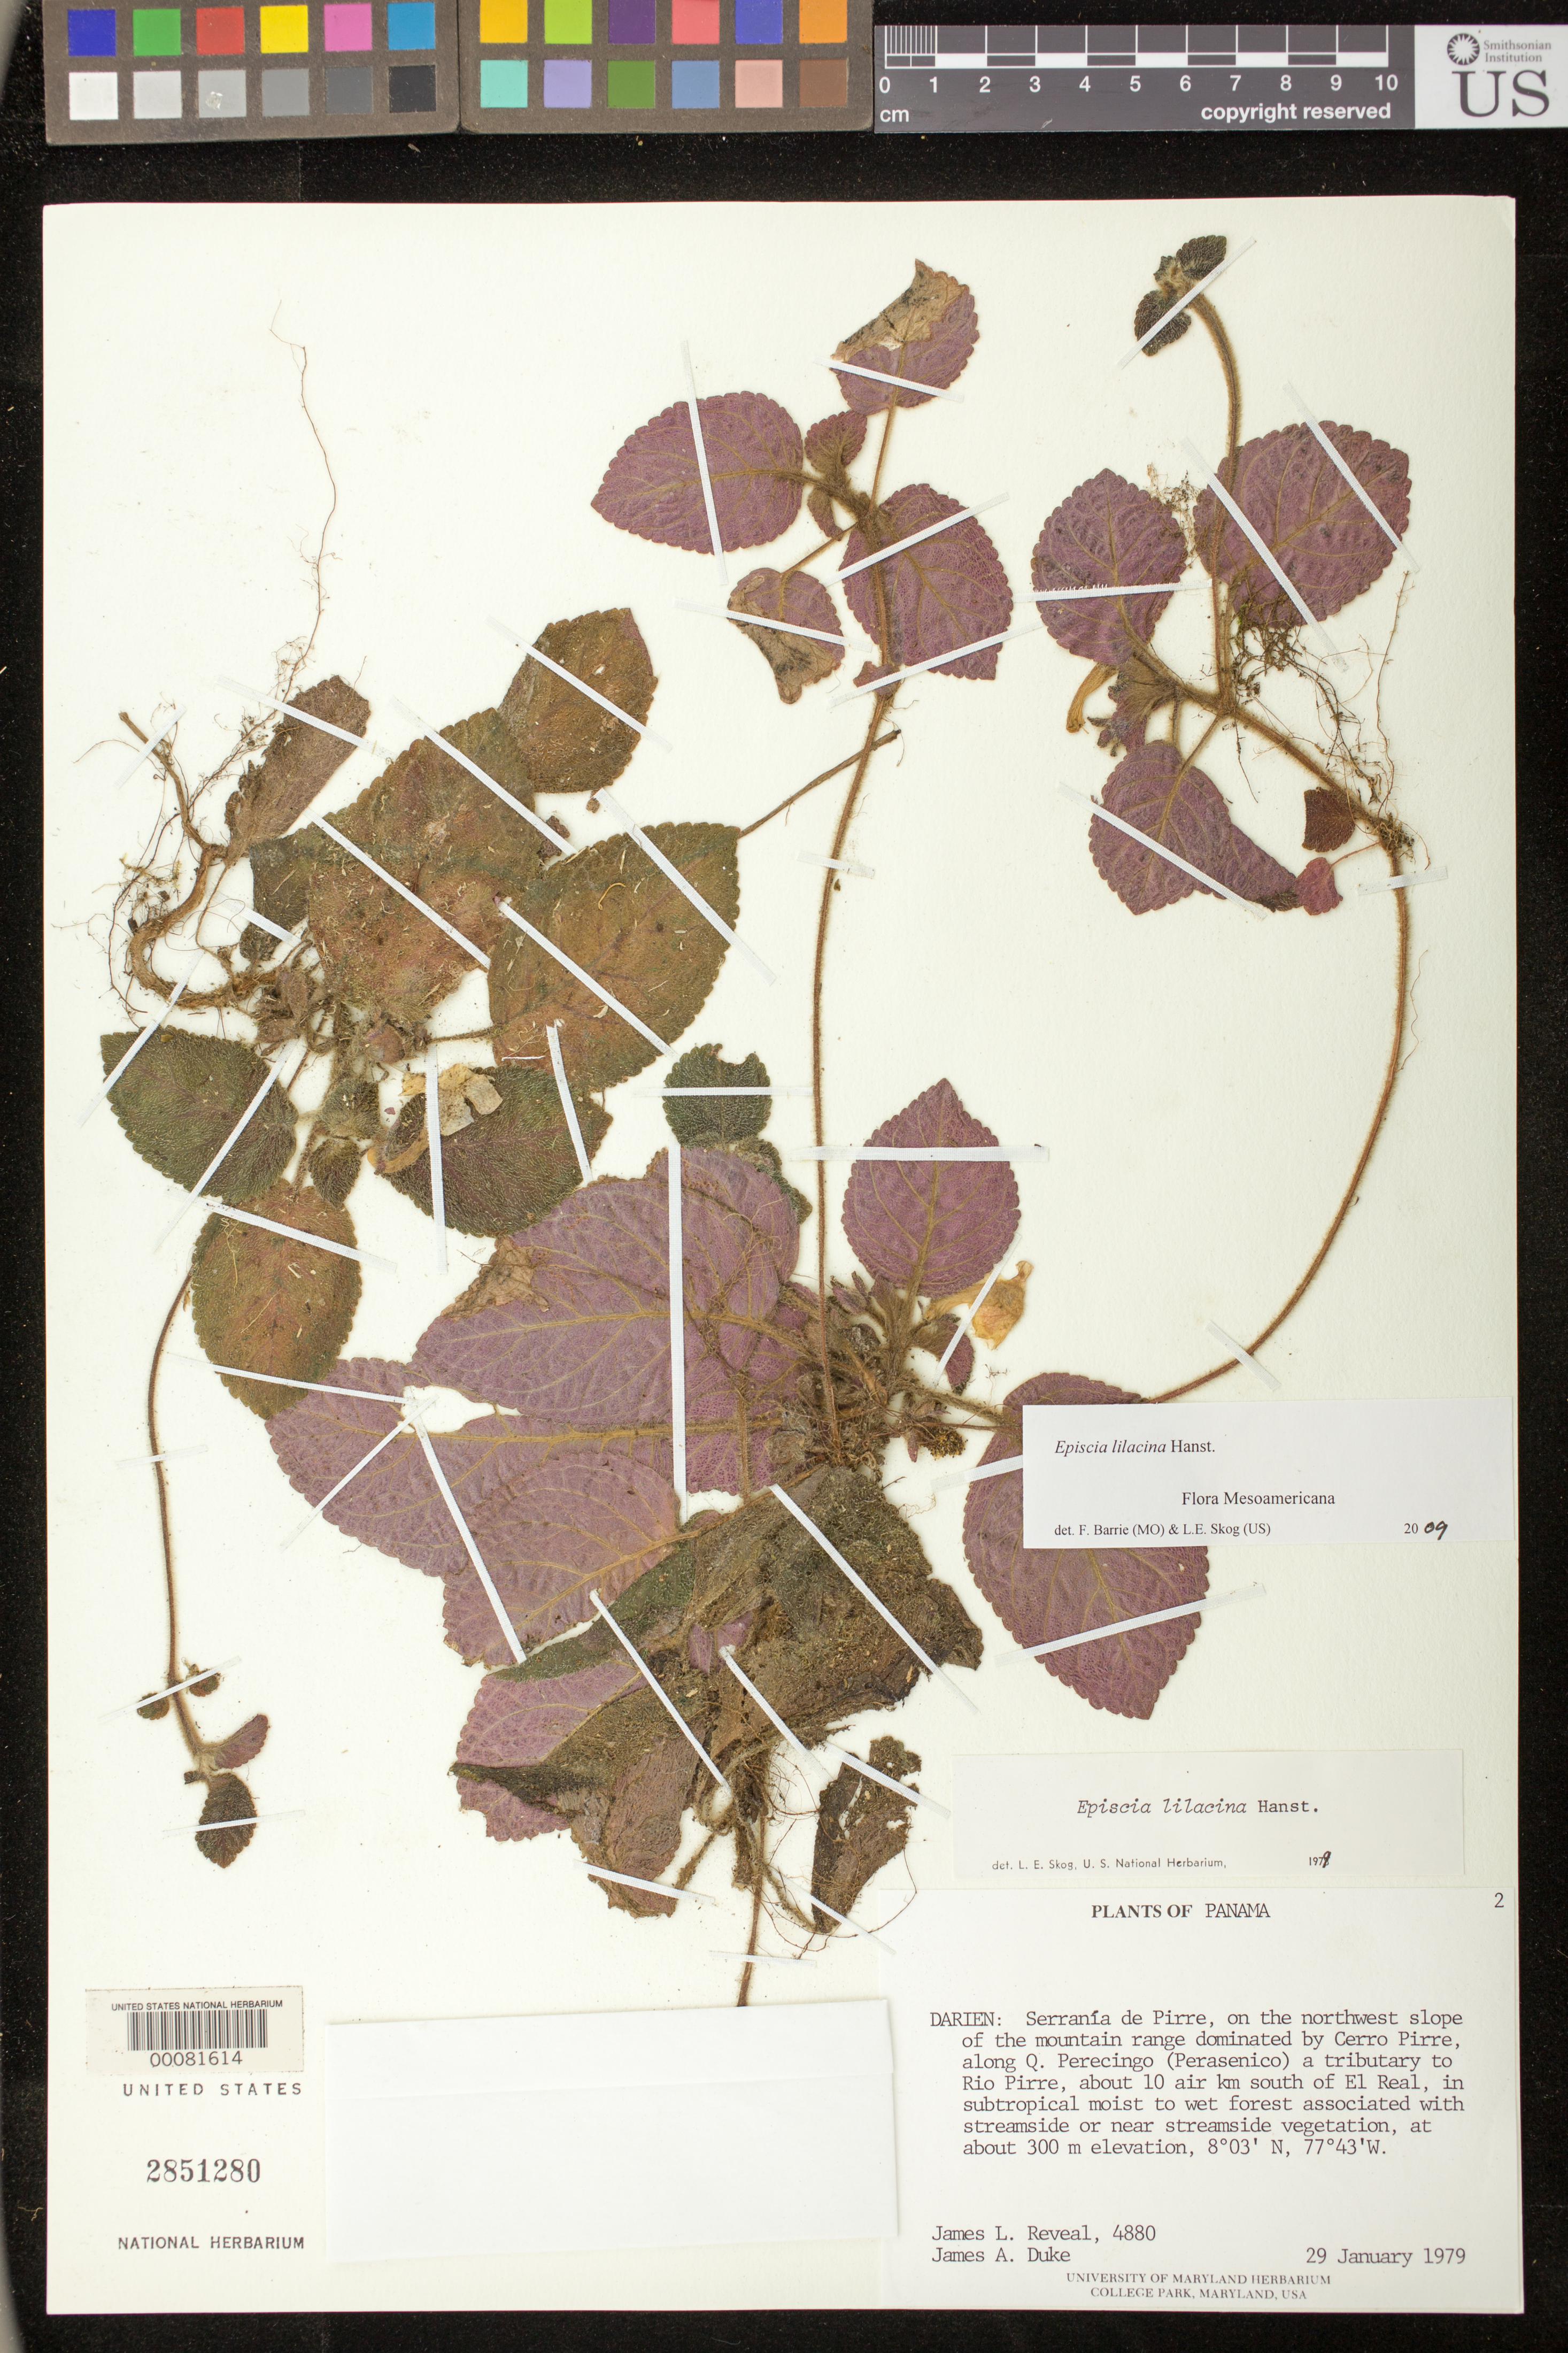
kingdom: Plantae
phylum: Tracheophyta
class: Magnoliopsida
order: Lamiales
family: Gesneriaceae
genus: Episcia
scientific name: Episcia lilacina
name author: Hanst.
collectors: J. L. Reveal & J. A. Duke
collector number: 4880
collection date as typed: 29 Jan 1979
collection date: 1979-01-29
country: Panama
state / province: Darién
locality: Serrania de Pirre, on the NW slope of mtn range dominated by Cerro Pirre, along Q Perecingo,about 10 air km S of El Real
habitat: Subtropical moist to wet forest assoc with streamside vegetation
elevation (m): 300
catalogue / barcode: US 2851280